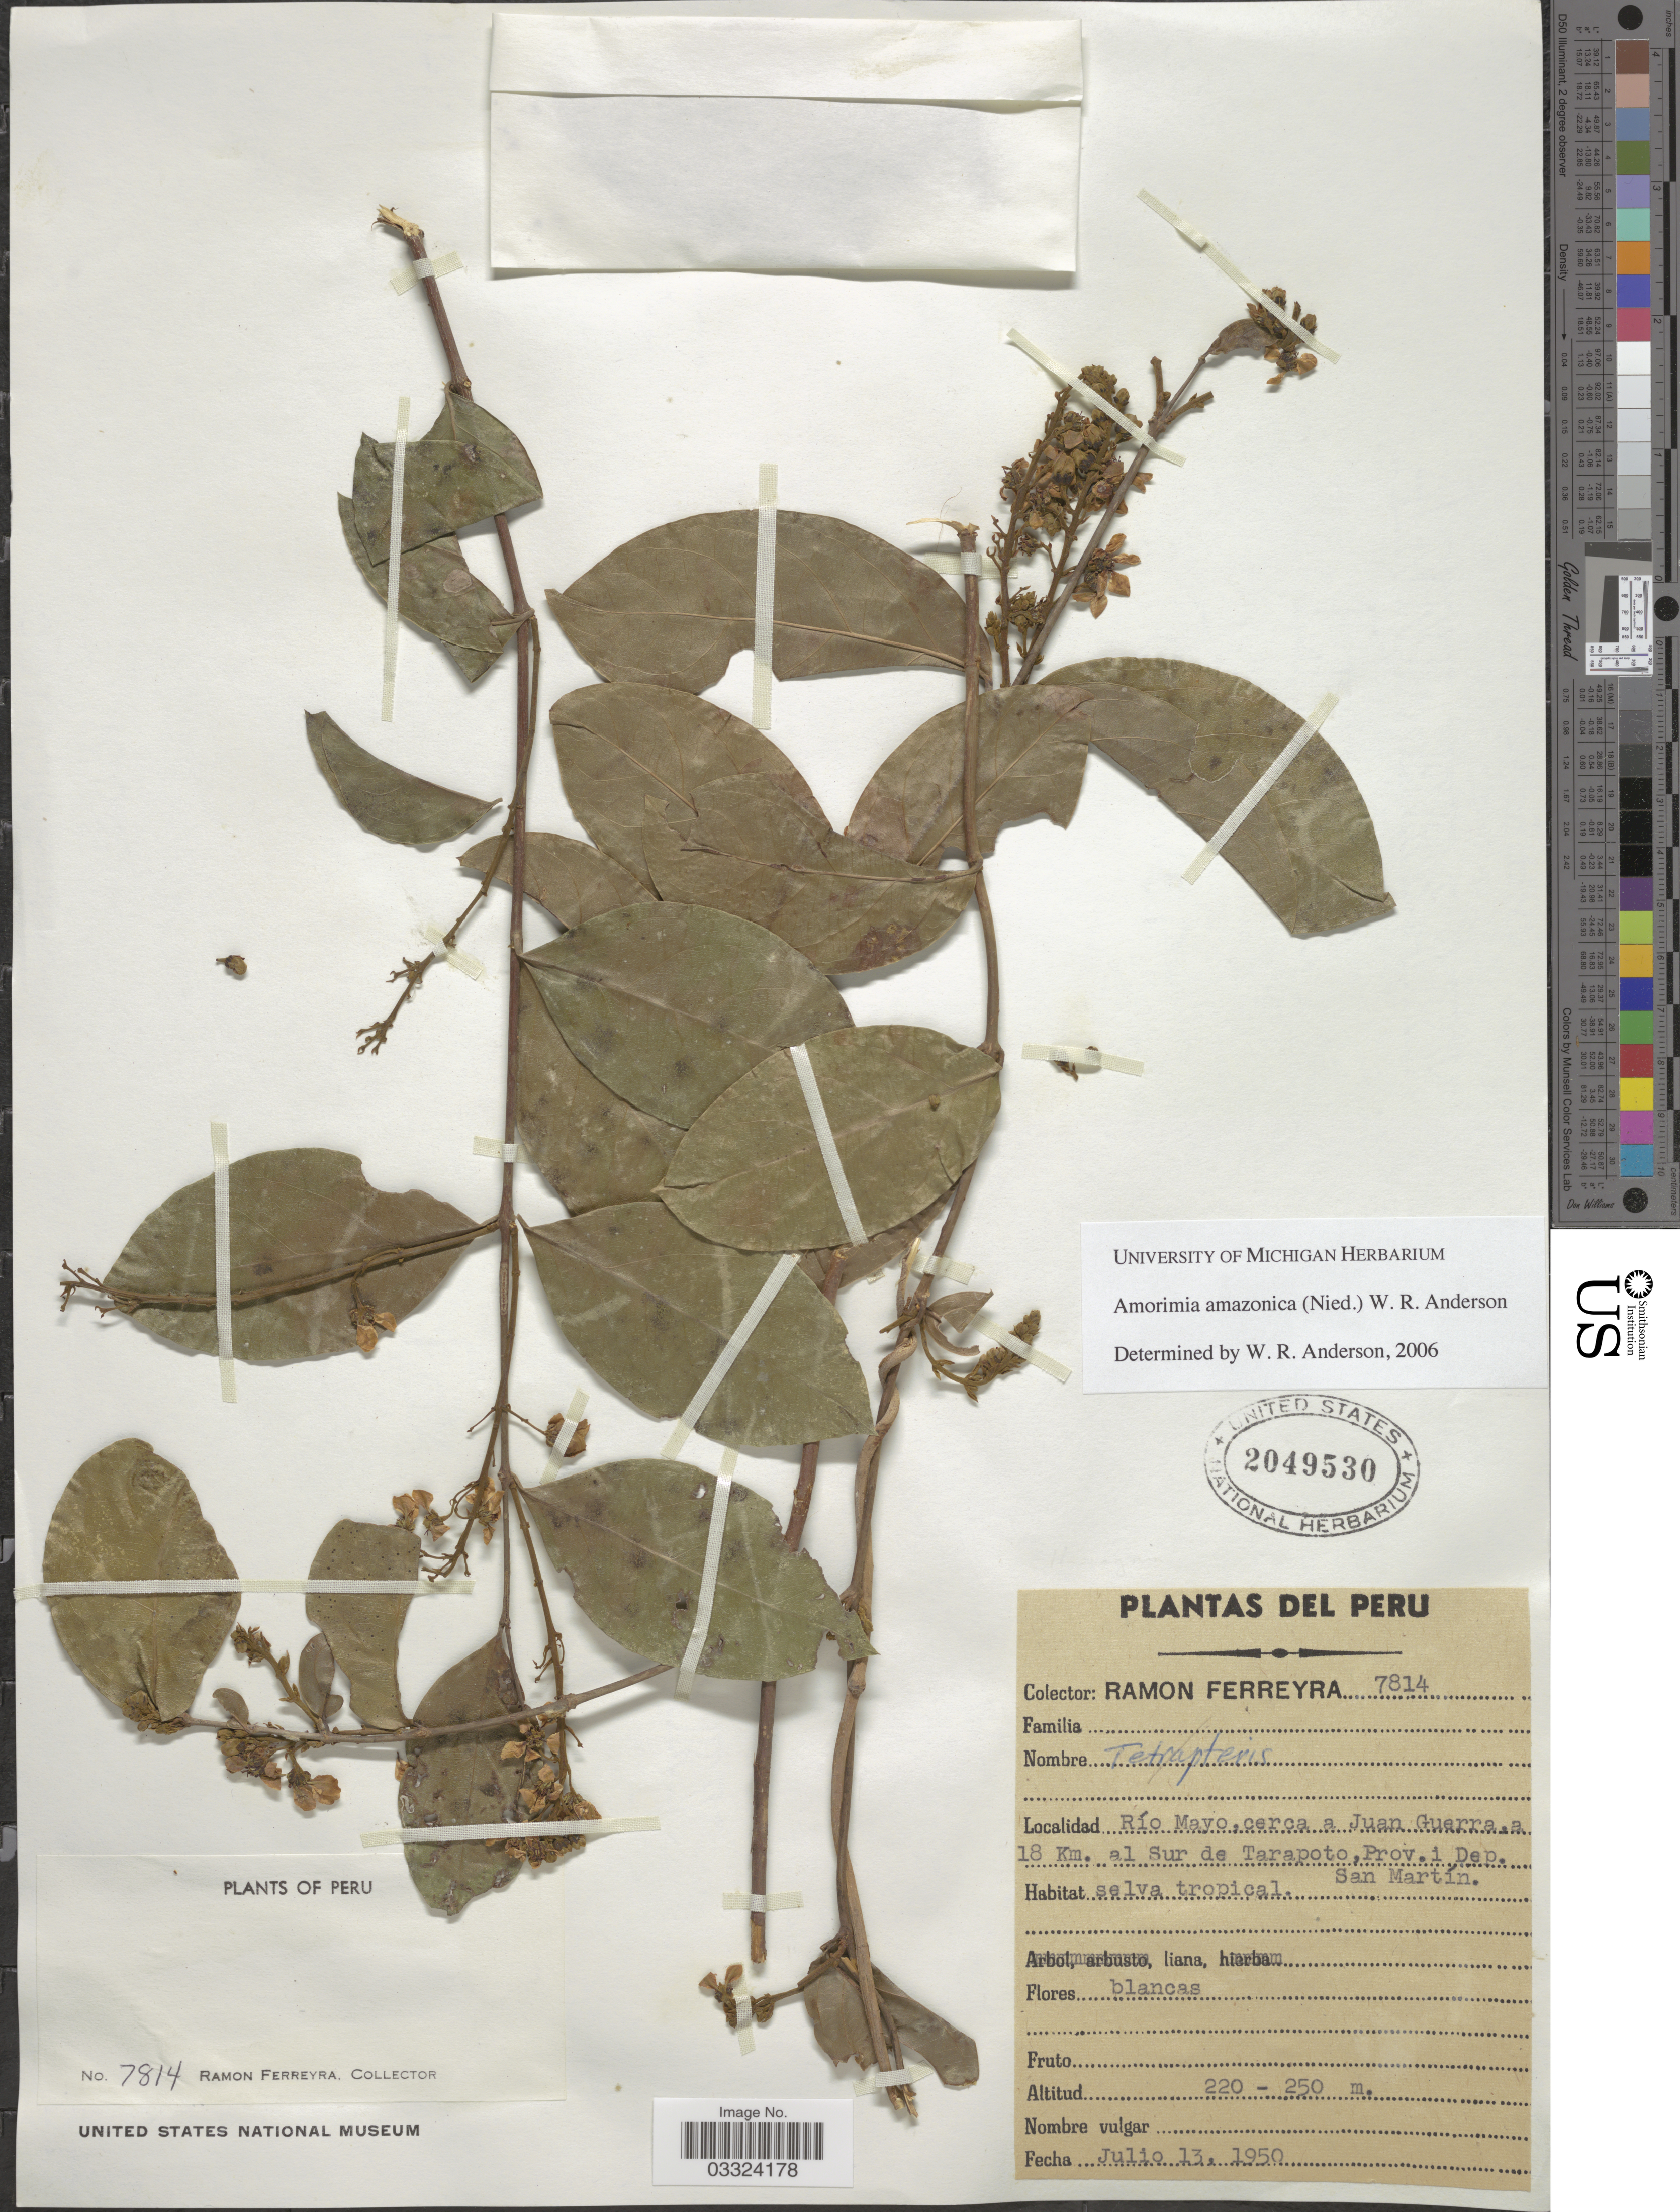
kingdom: Plantae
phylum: Tracheophyta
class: Magnoliopsida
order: Malpighiales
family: Malpighiaceae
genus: Amorimia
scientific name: Amorimia amazonica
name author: (Nied.) W.R. Anderson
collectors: R. A. Ferreyra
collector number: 7814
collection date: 1950-07-13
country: Peru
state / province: San Martín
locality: Río Mayo, cerca a Juan Guerra. a 18 Km. al Sur de Tarapoto, Prov. i Dep. San Martín.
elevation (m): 220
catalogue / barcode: US 2049530